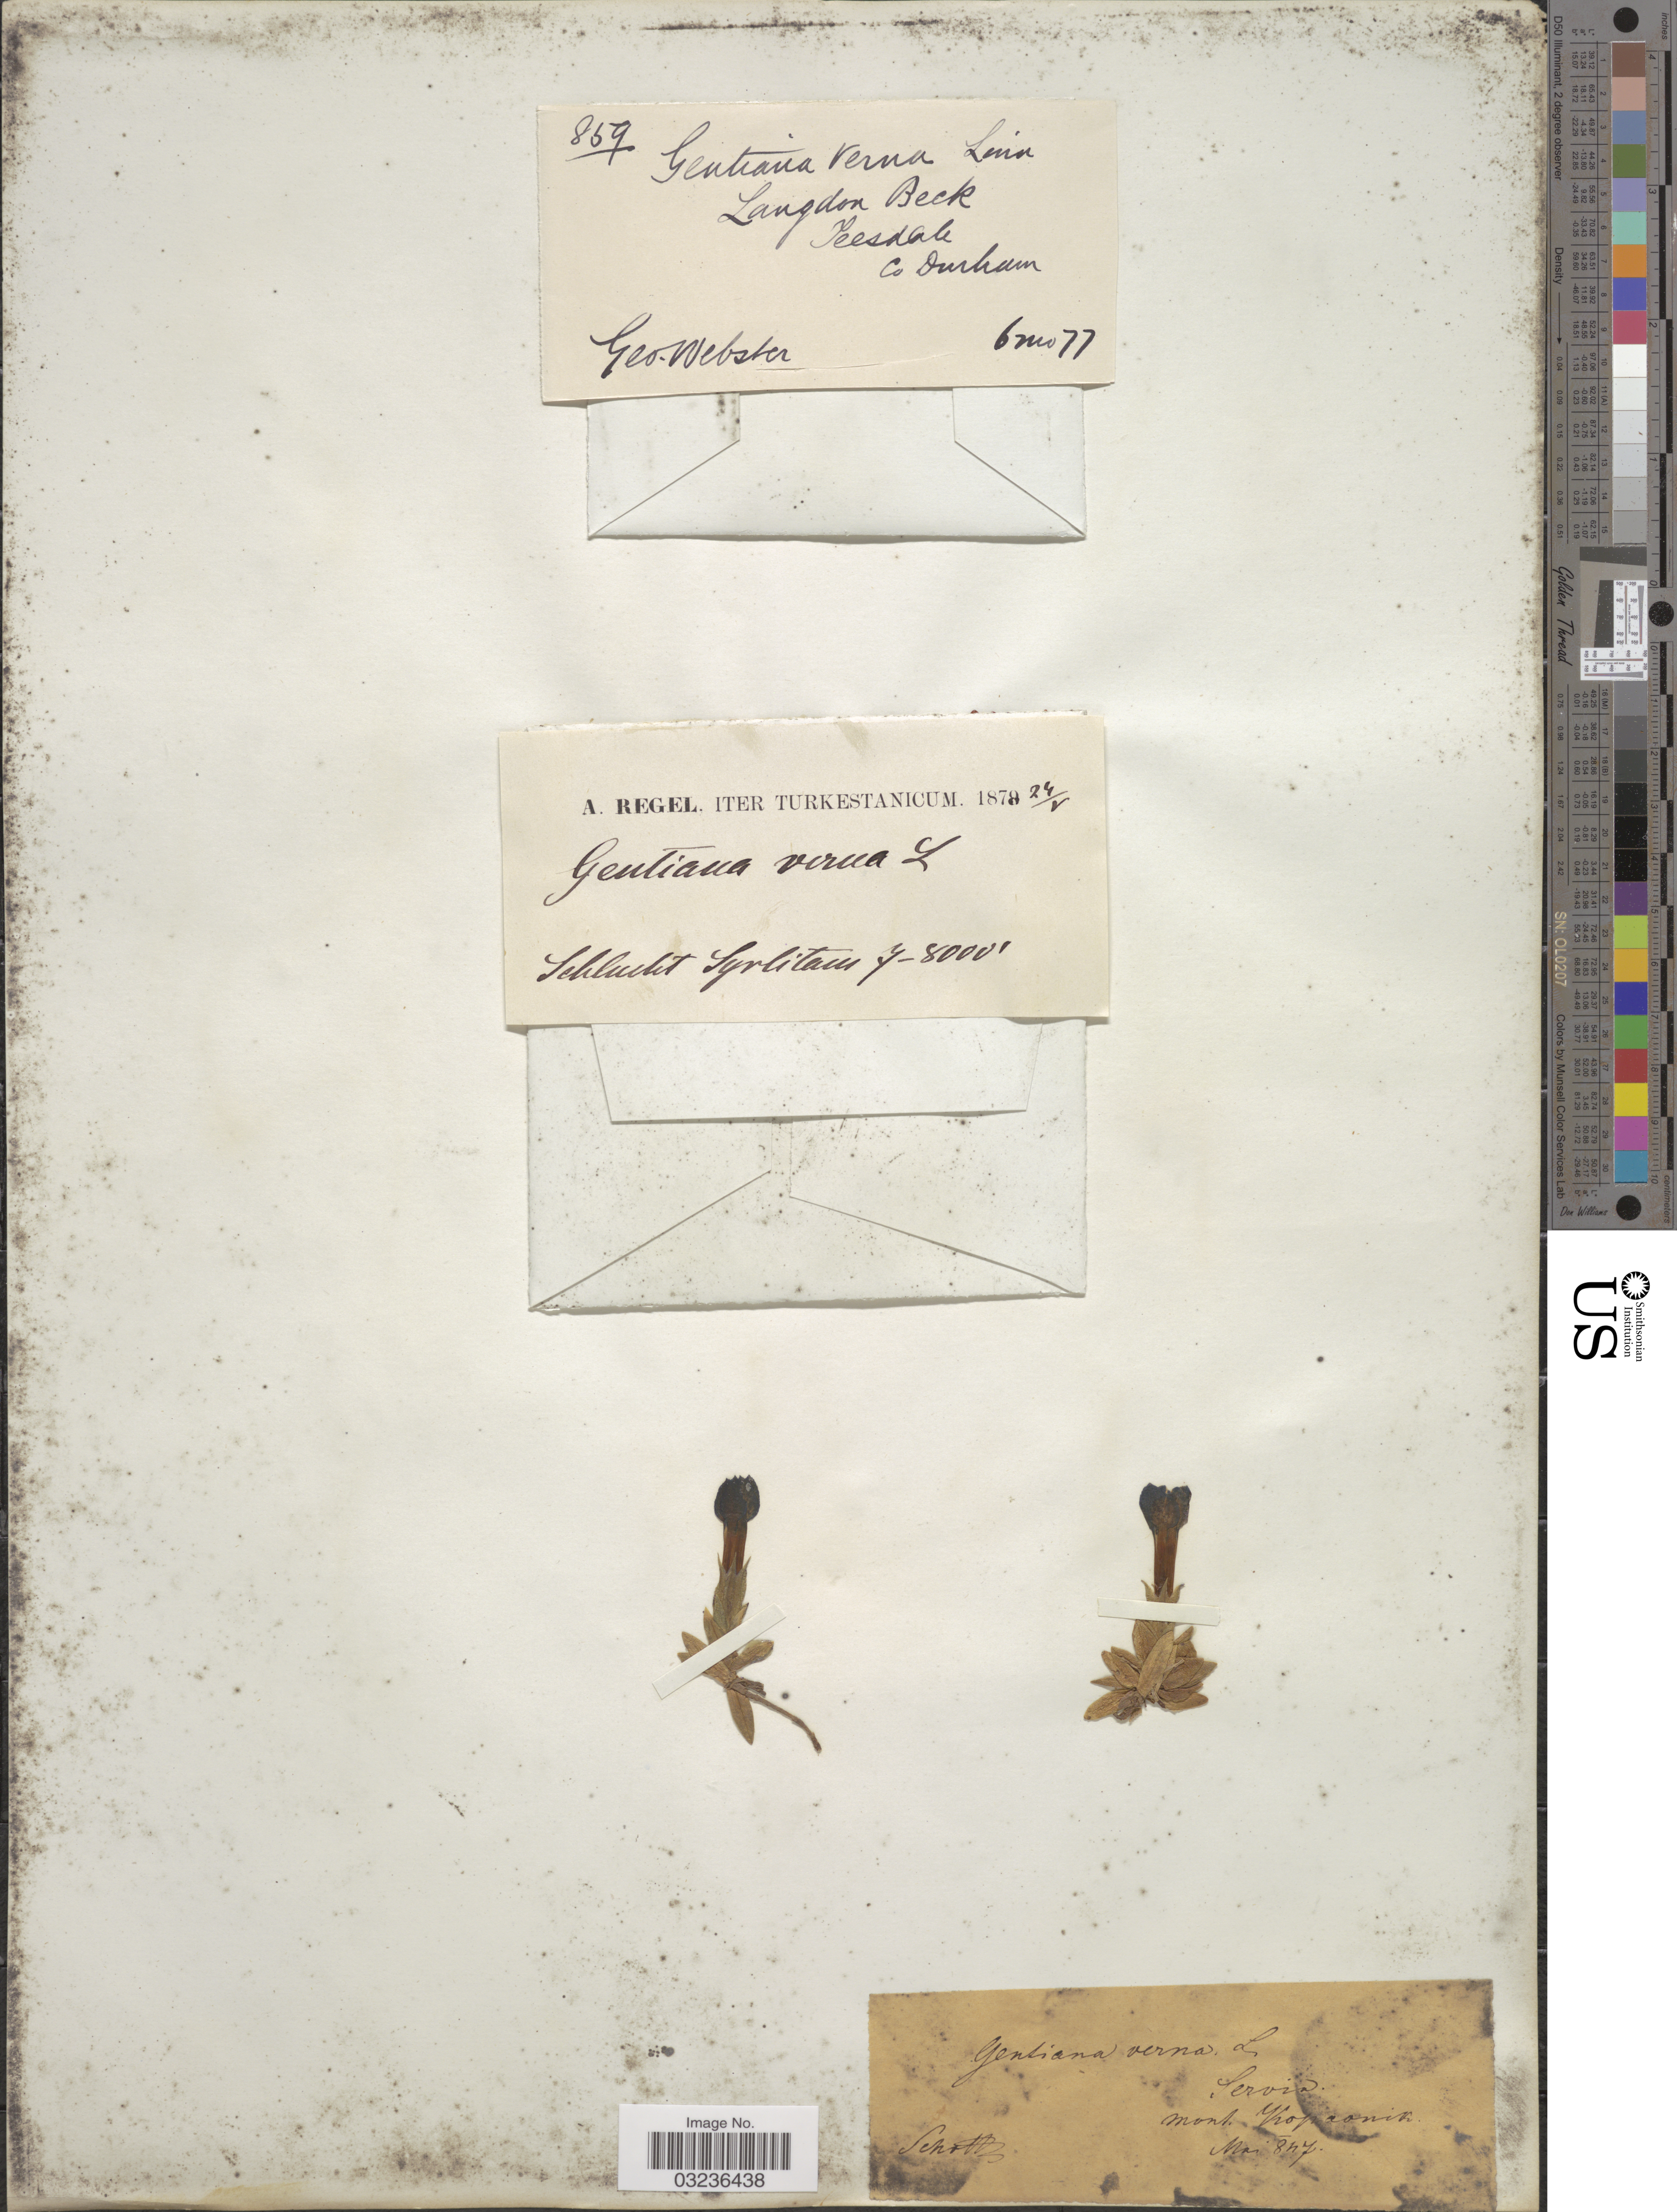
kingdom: Plantae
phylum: Tracheophyta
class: Magnoliopsida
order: Gentianales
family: Gentianaceae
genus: Gentiana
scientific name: Gentiana verna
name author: L.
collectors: Schott, --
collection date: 1847-05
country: Serbia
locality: Servia, mont. Kopanik.